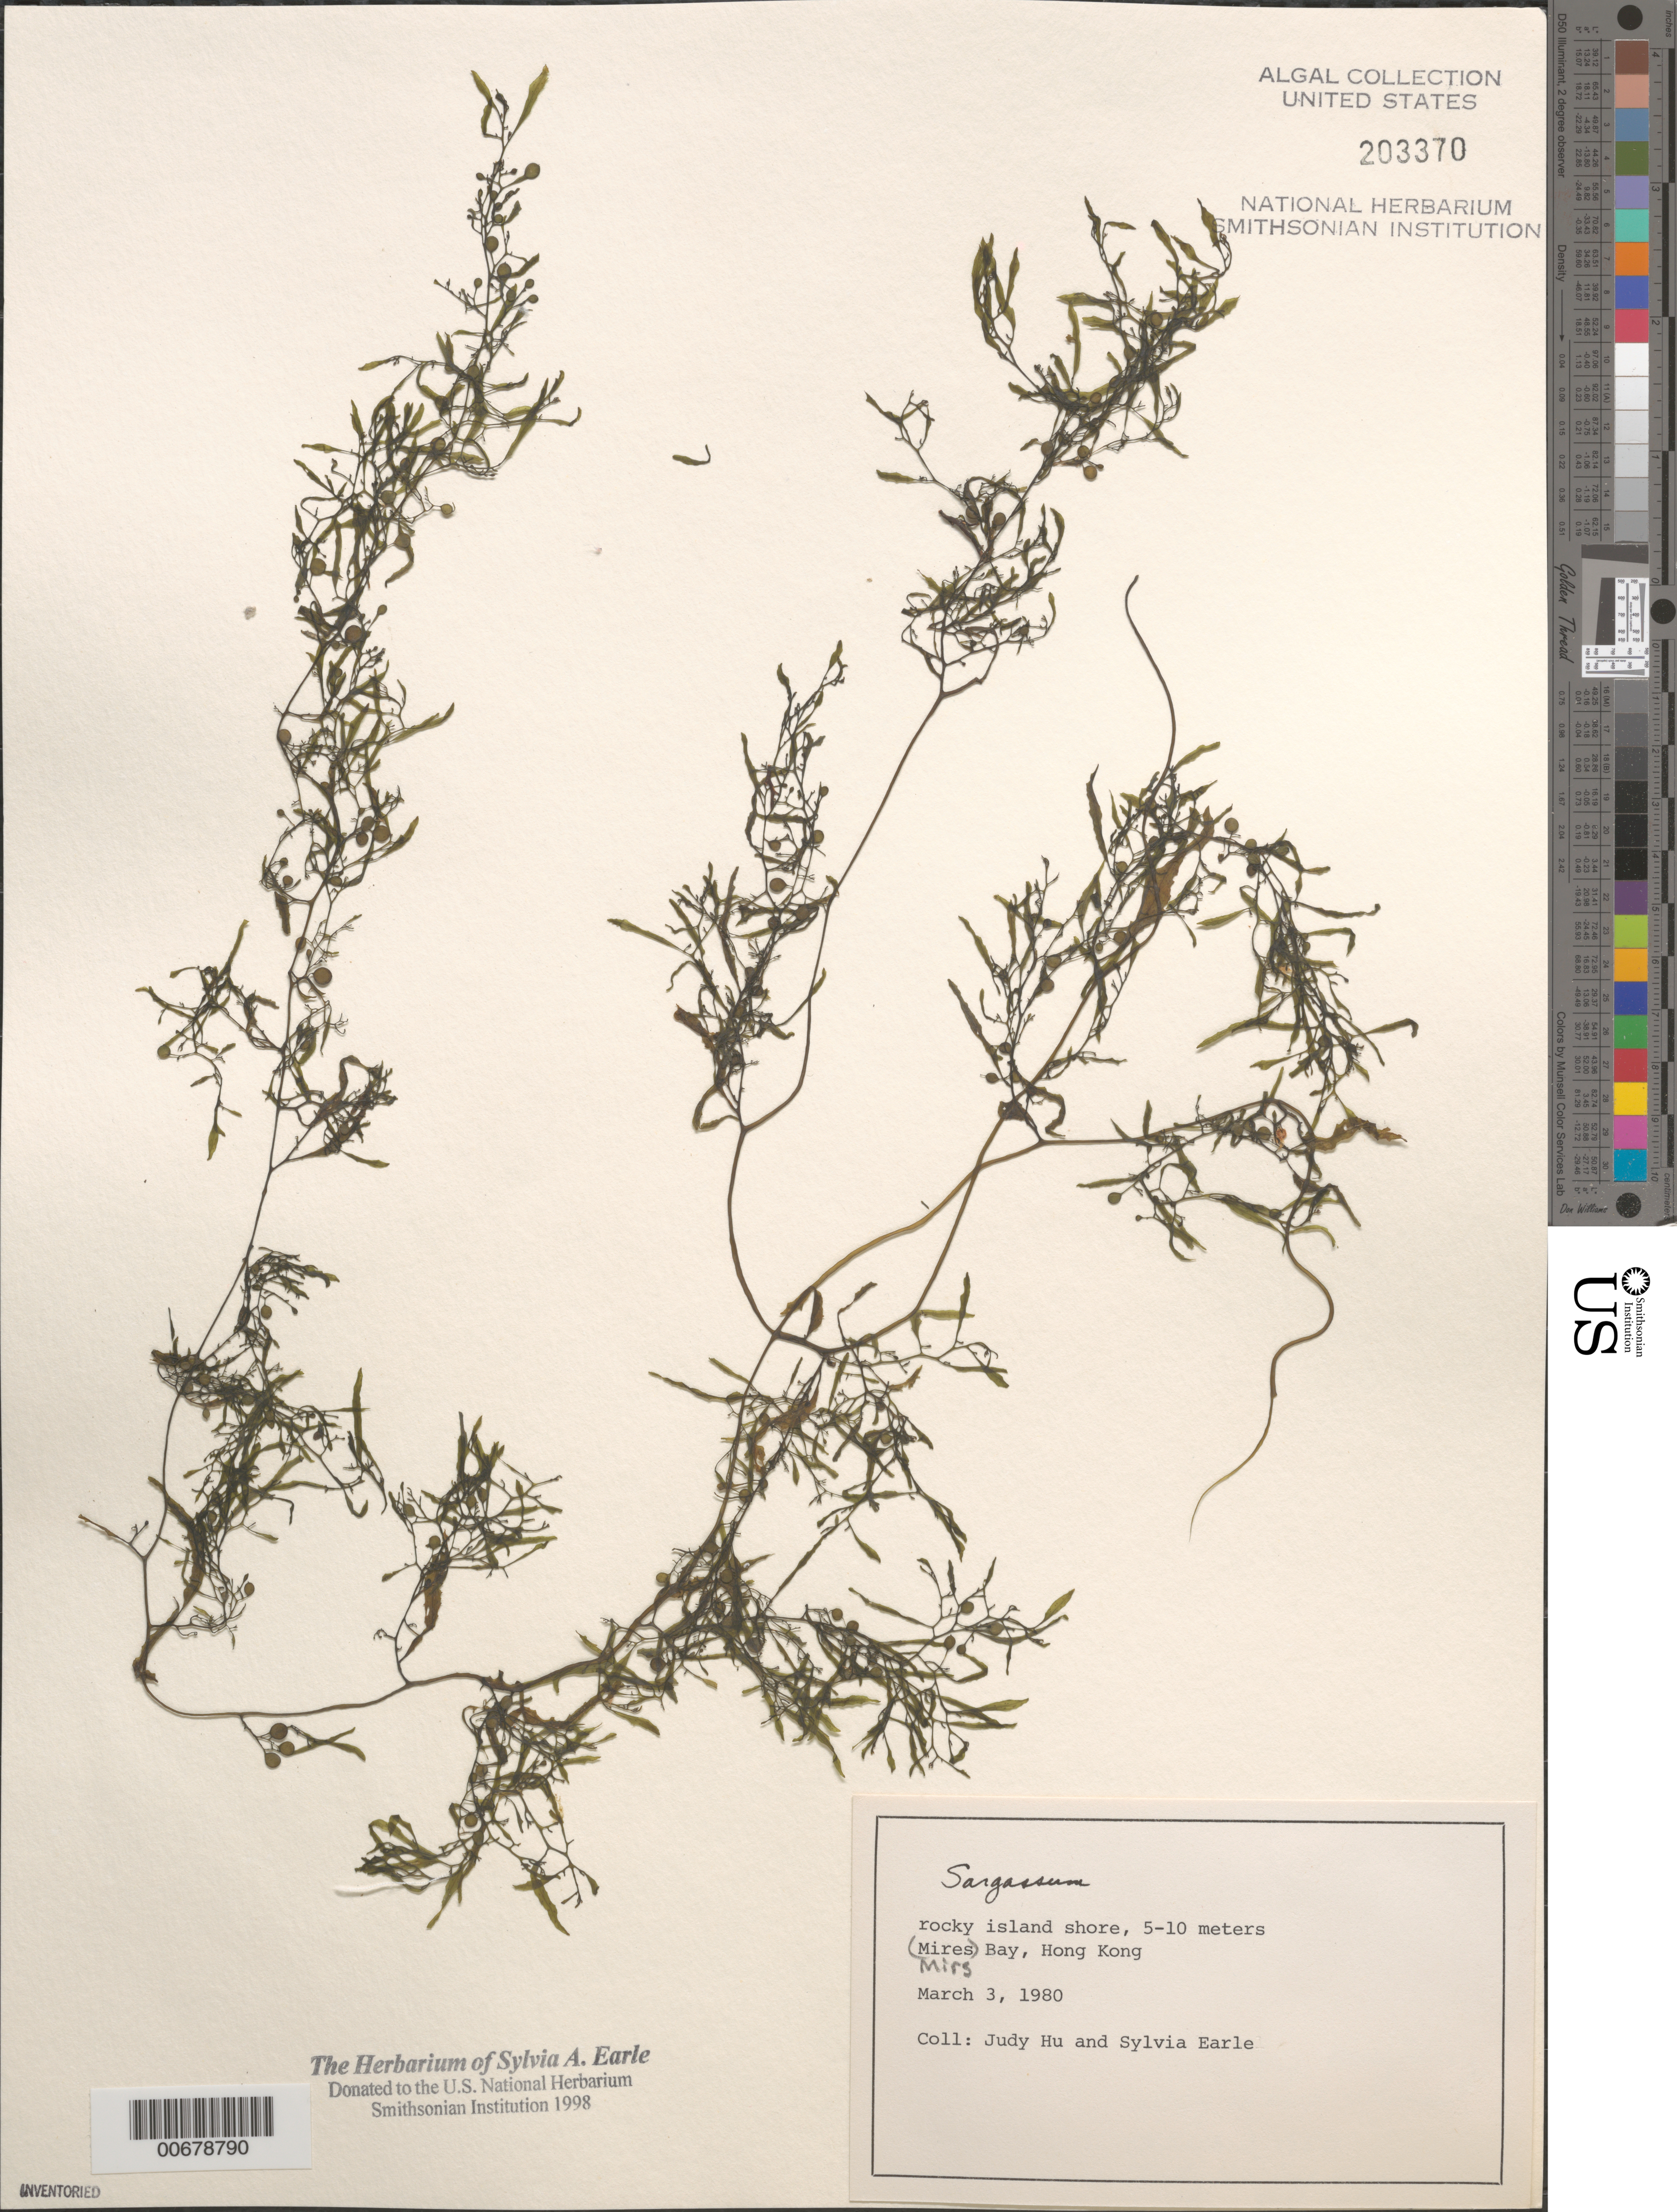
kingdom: Chromista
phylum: Ochrophyta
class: Phaeophyceae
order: Fucales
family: Sargassaceae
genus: Sargassum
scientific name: Sargassum sp.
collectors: J. Hu & S. A. Earle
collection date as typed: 03 Mar 1980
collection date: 1980-03-03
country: China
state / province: Hong Kong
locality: Mirs Bay (Mires Bay), New Territories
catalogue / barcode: US 203370